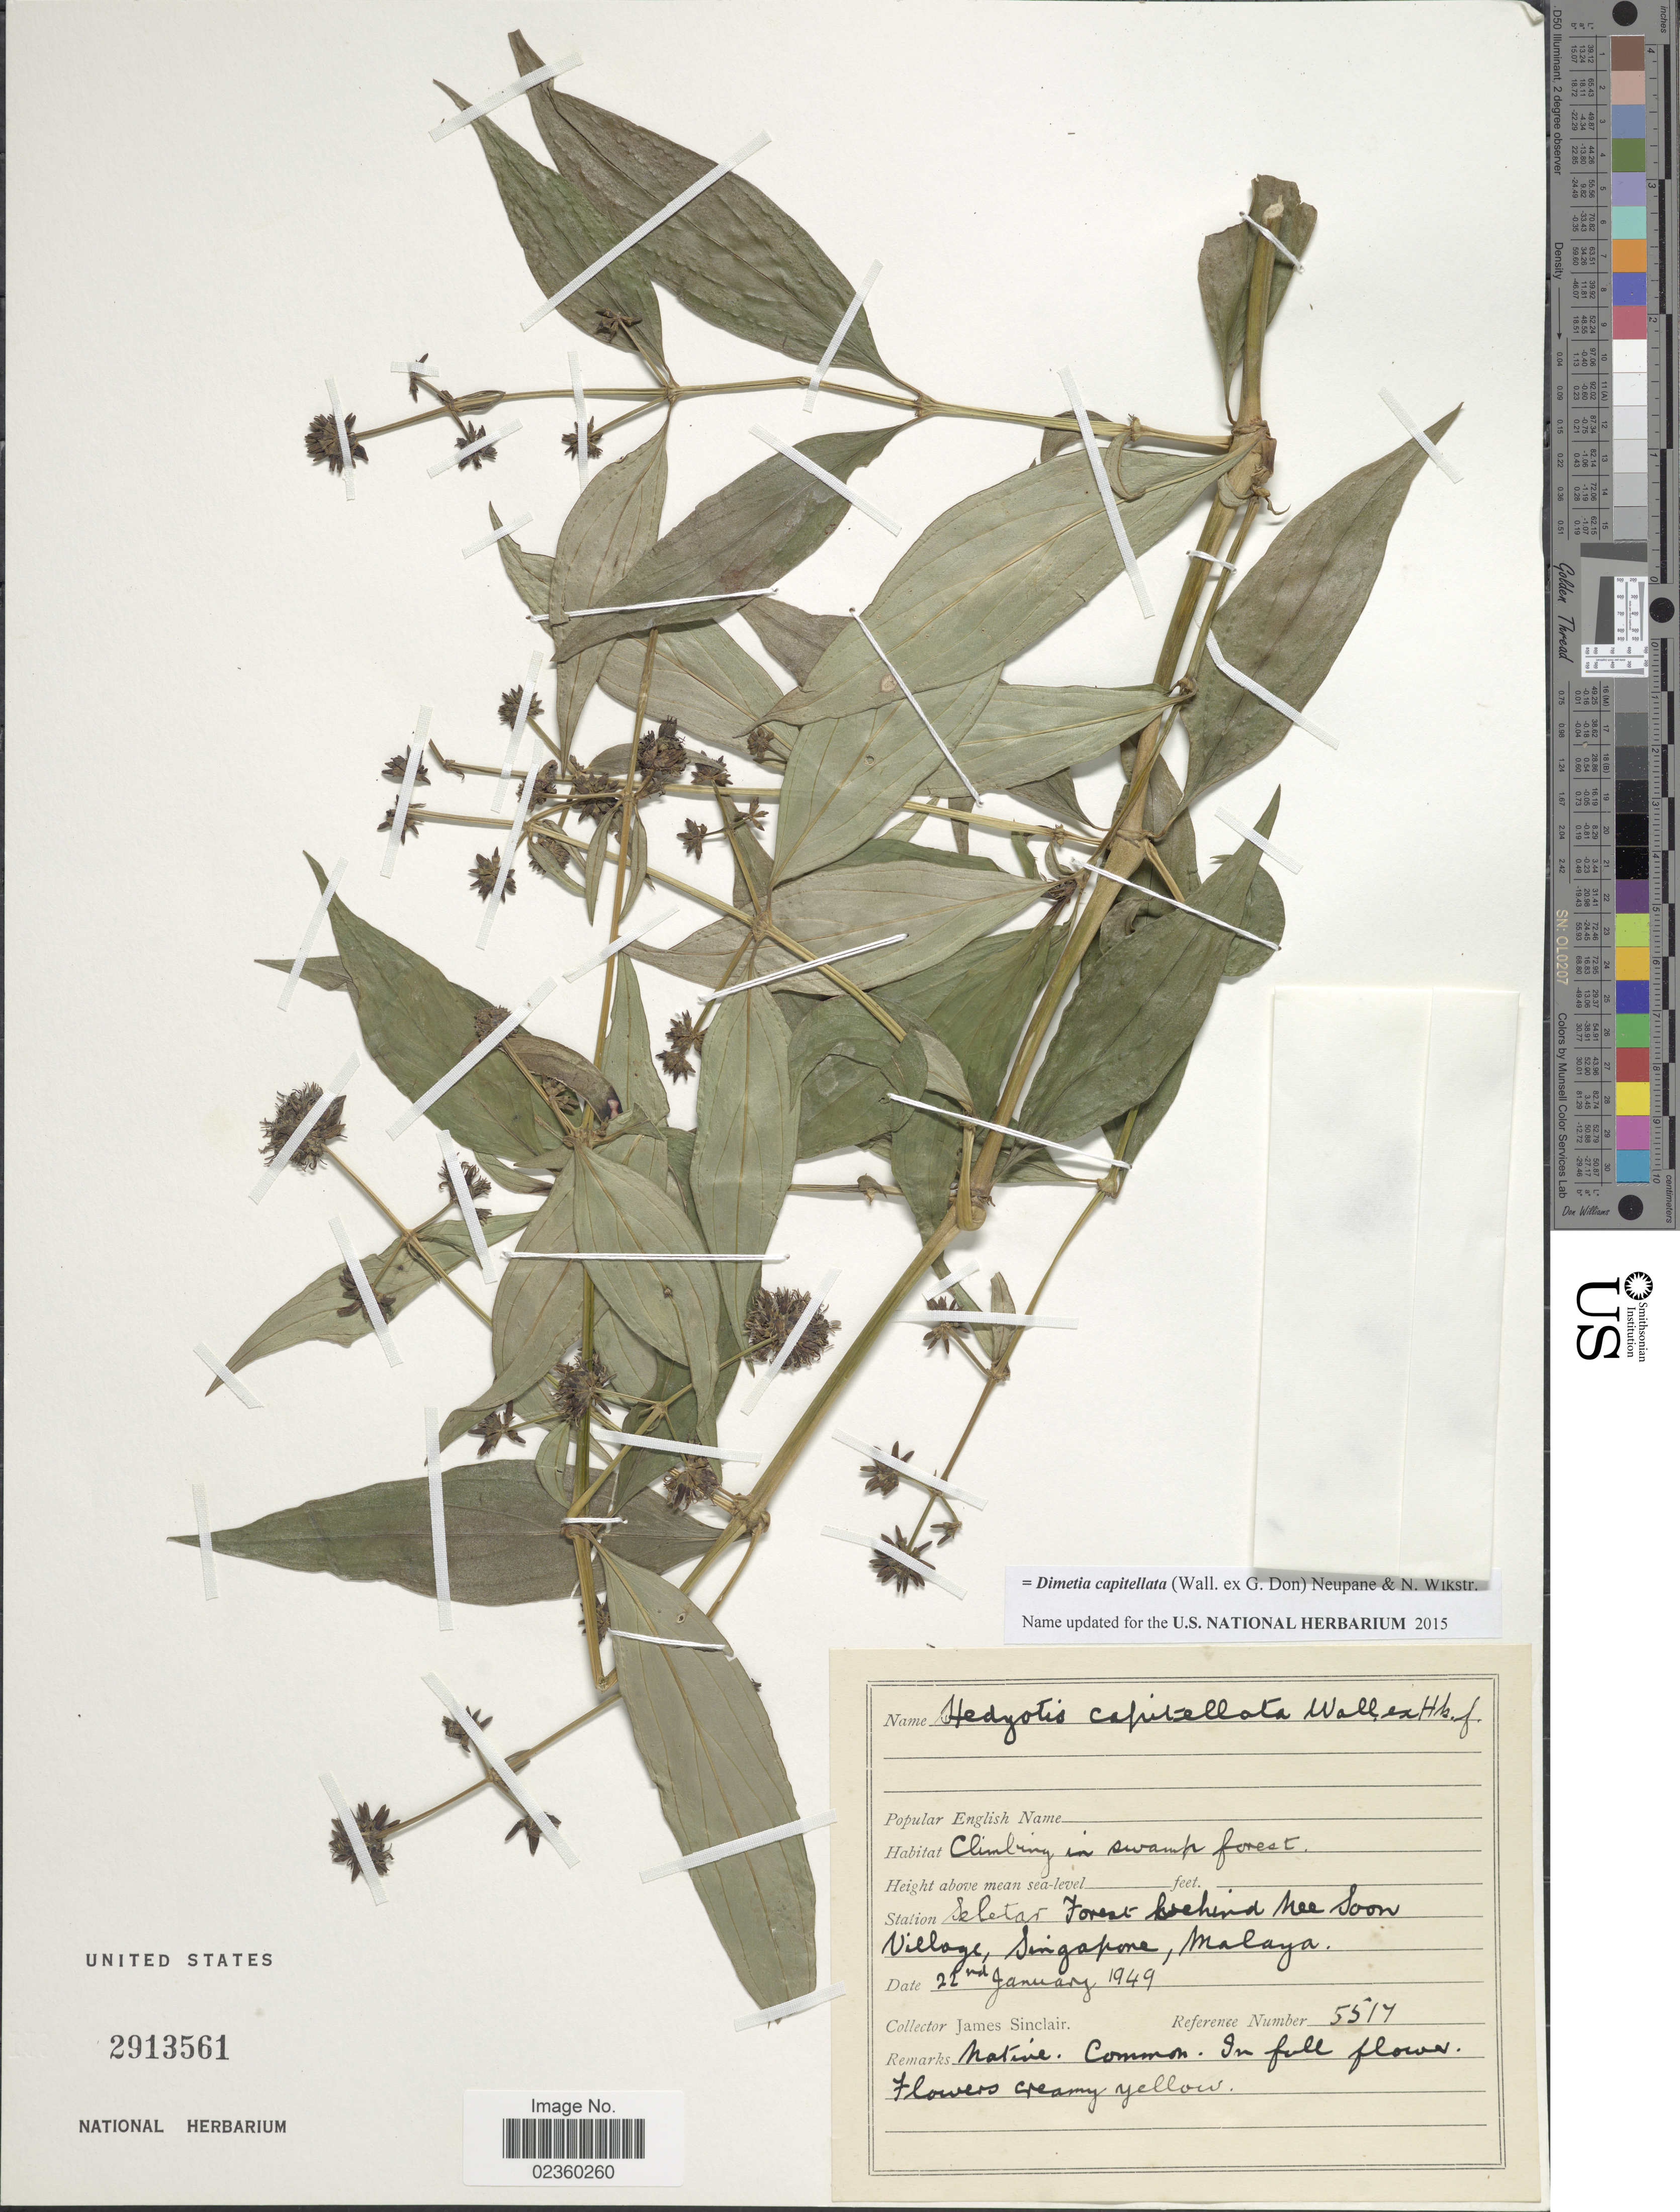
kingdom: Plantae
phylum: Tracheophyta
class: Magnoliopsida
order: Gentianales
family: Rubiaceae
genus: Dimetia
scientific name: Dimetia capitellata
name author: (Wall. ex G. Don) Neupane & N. Wikstr.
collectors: J. Sinclair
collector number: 5517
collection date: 1949-01-22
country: Singapore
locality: Climbing in swamp forest, Seletar Forest behind Nee Soon Village, Malaya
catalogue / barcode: US 2913561